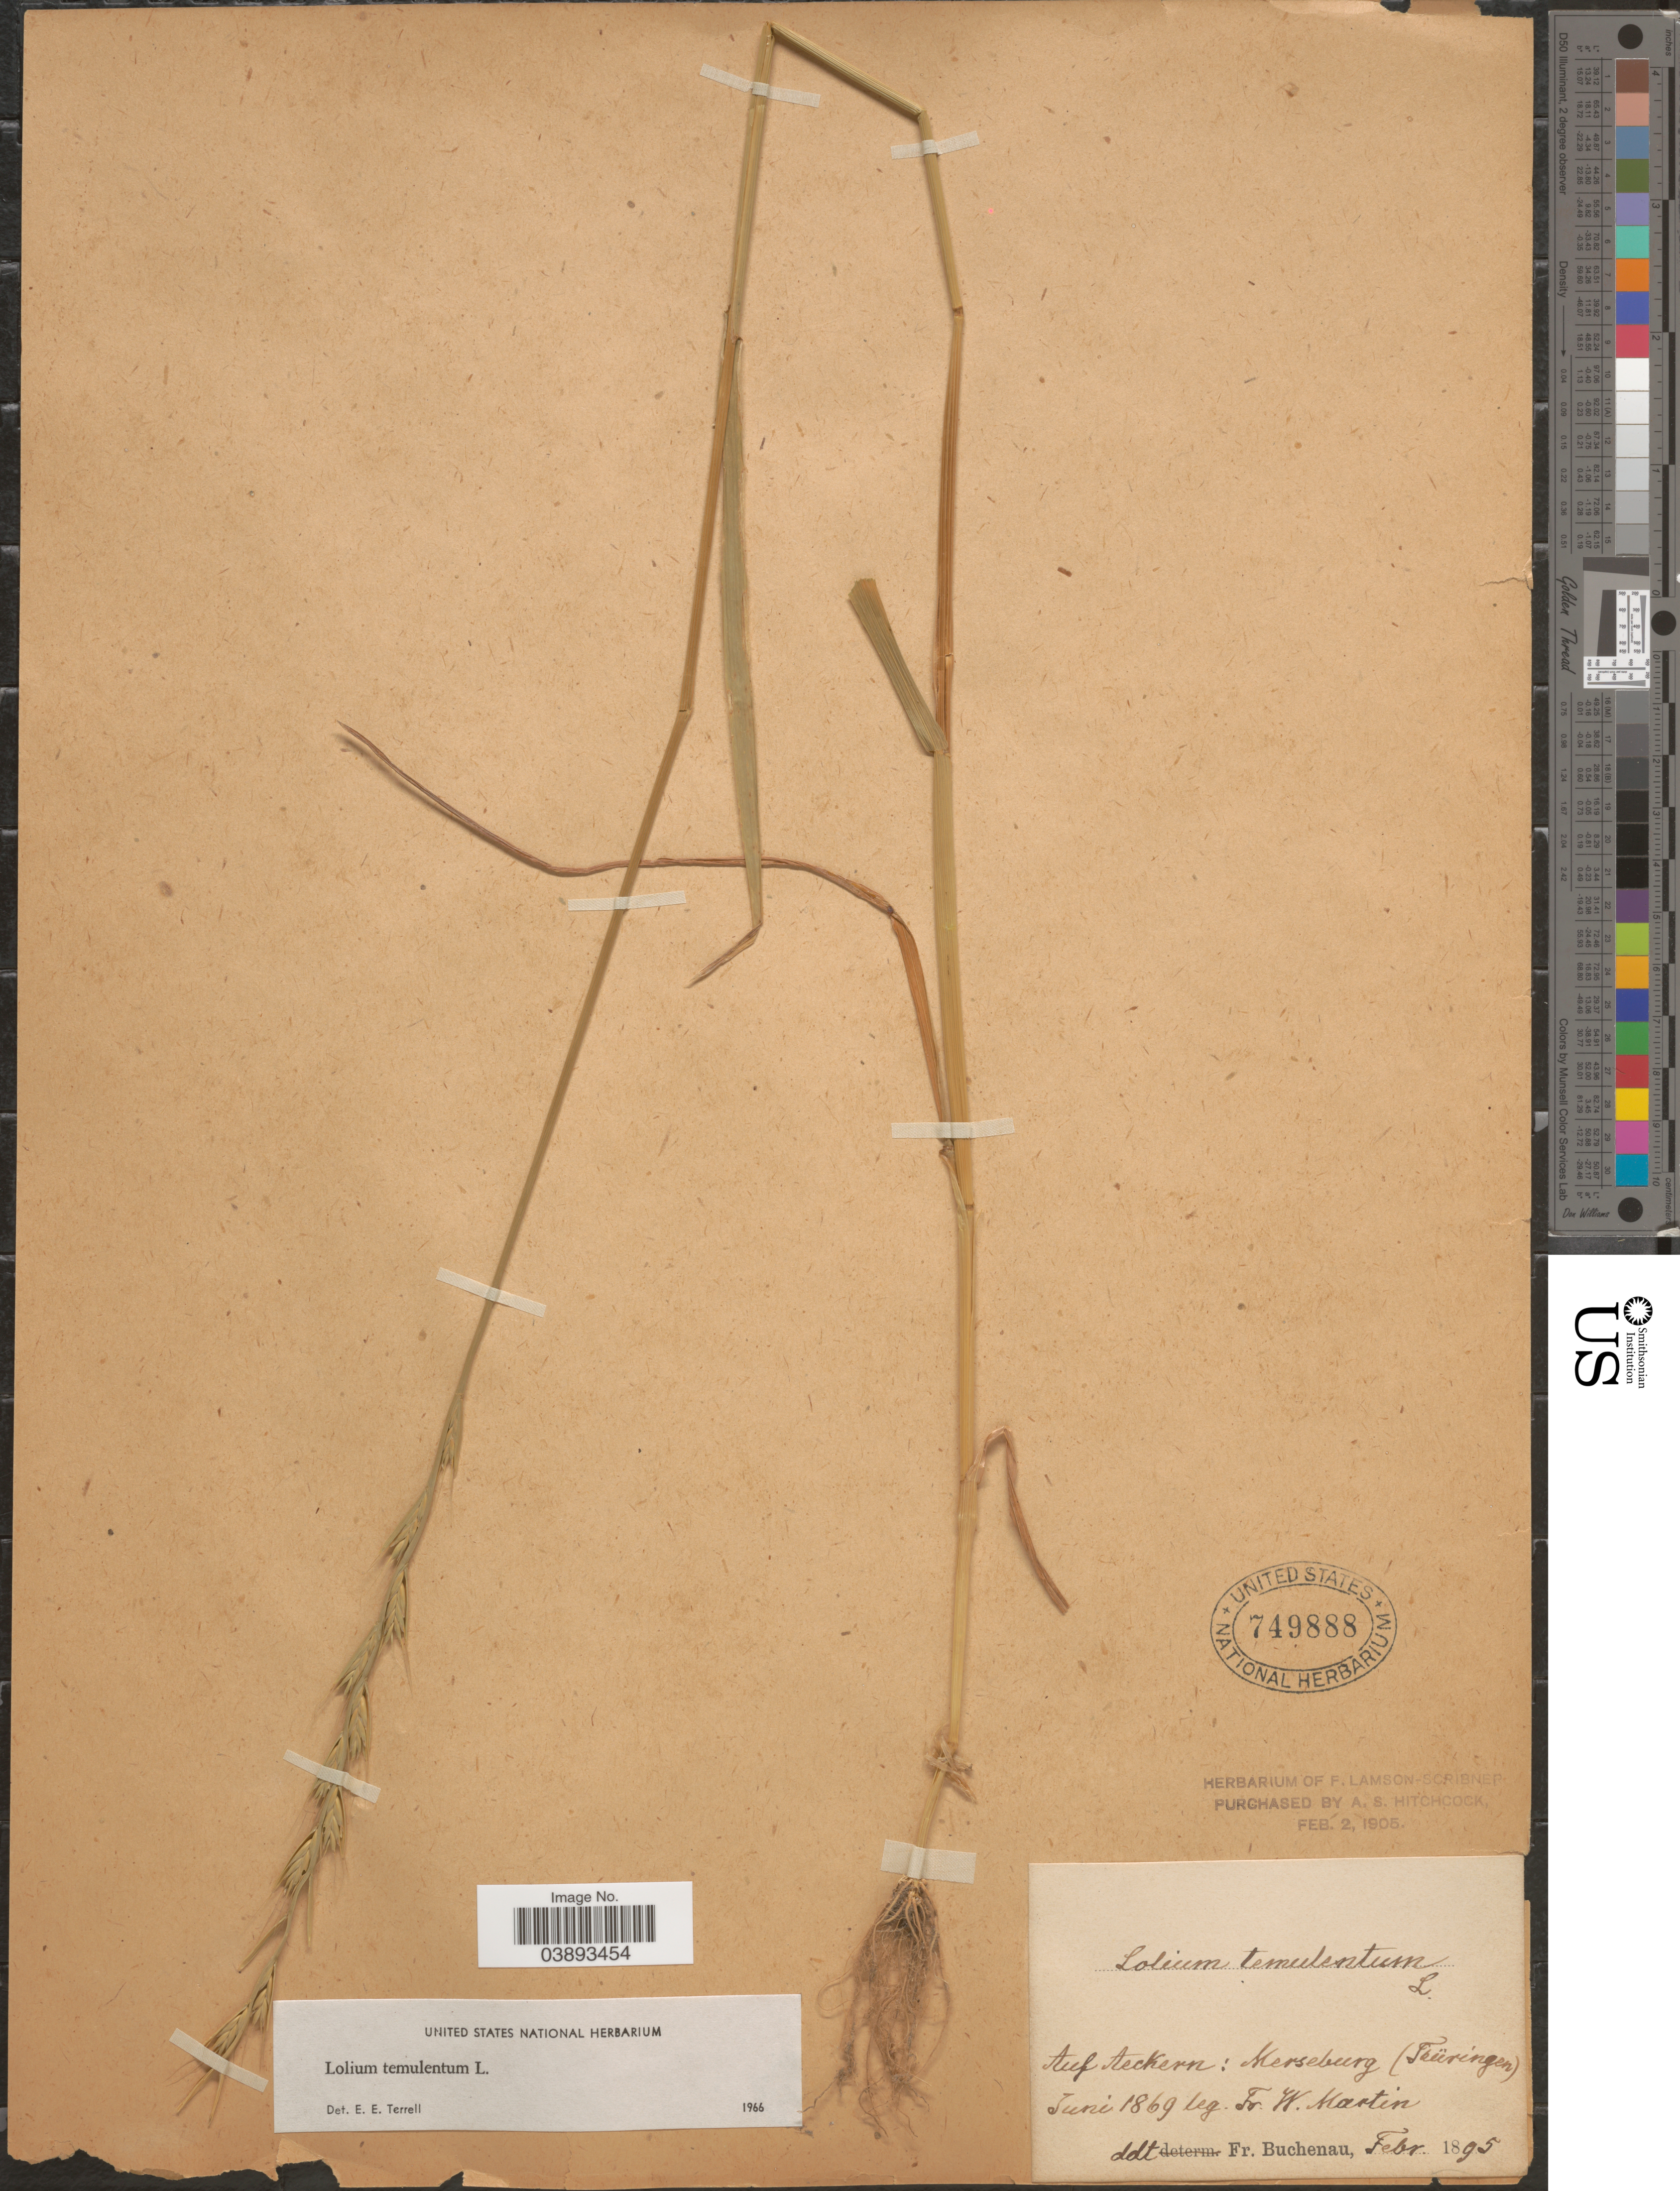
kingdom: Plantae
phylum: Tracheophyta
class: Liliopsida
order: Poales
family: Poaceae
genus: Lolium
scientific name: Lolium temulentum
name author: L.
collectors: F. Martin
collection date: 1869-06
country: Germany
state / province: Thuringia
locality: Auf Aeckern: Merseburg.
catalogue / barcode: US 749888